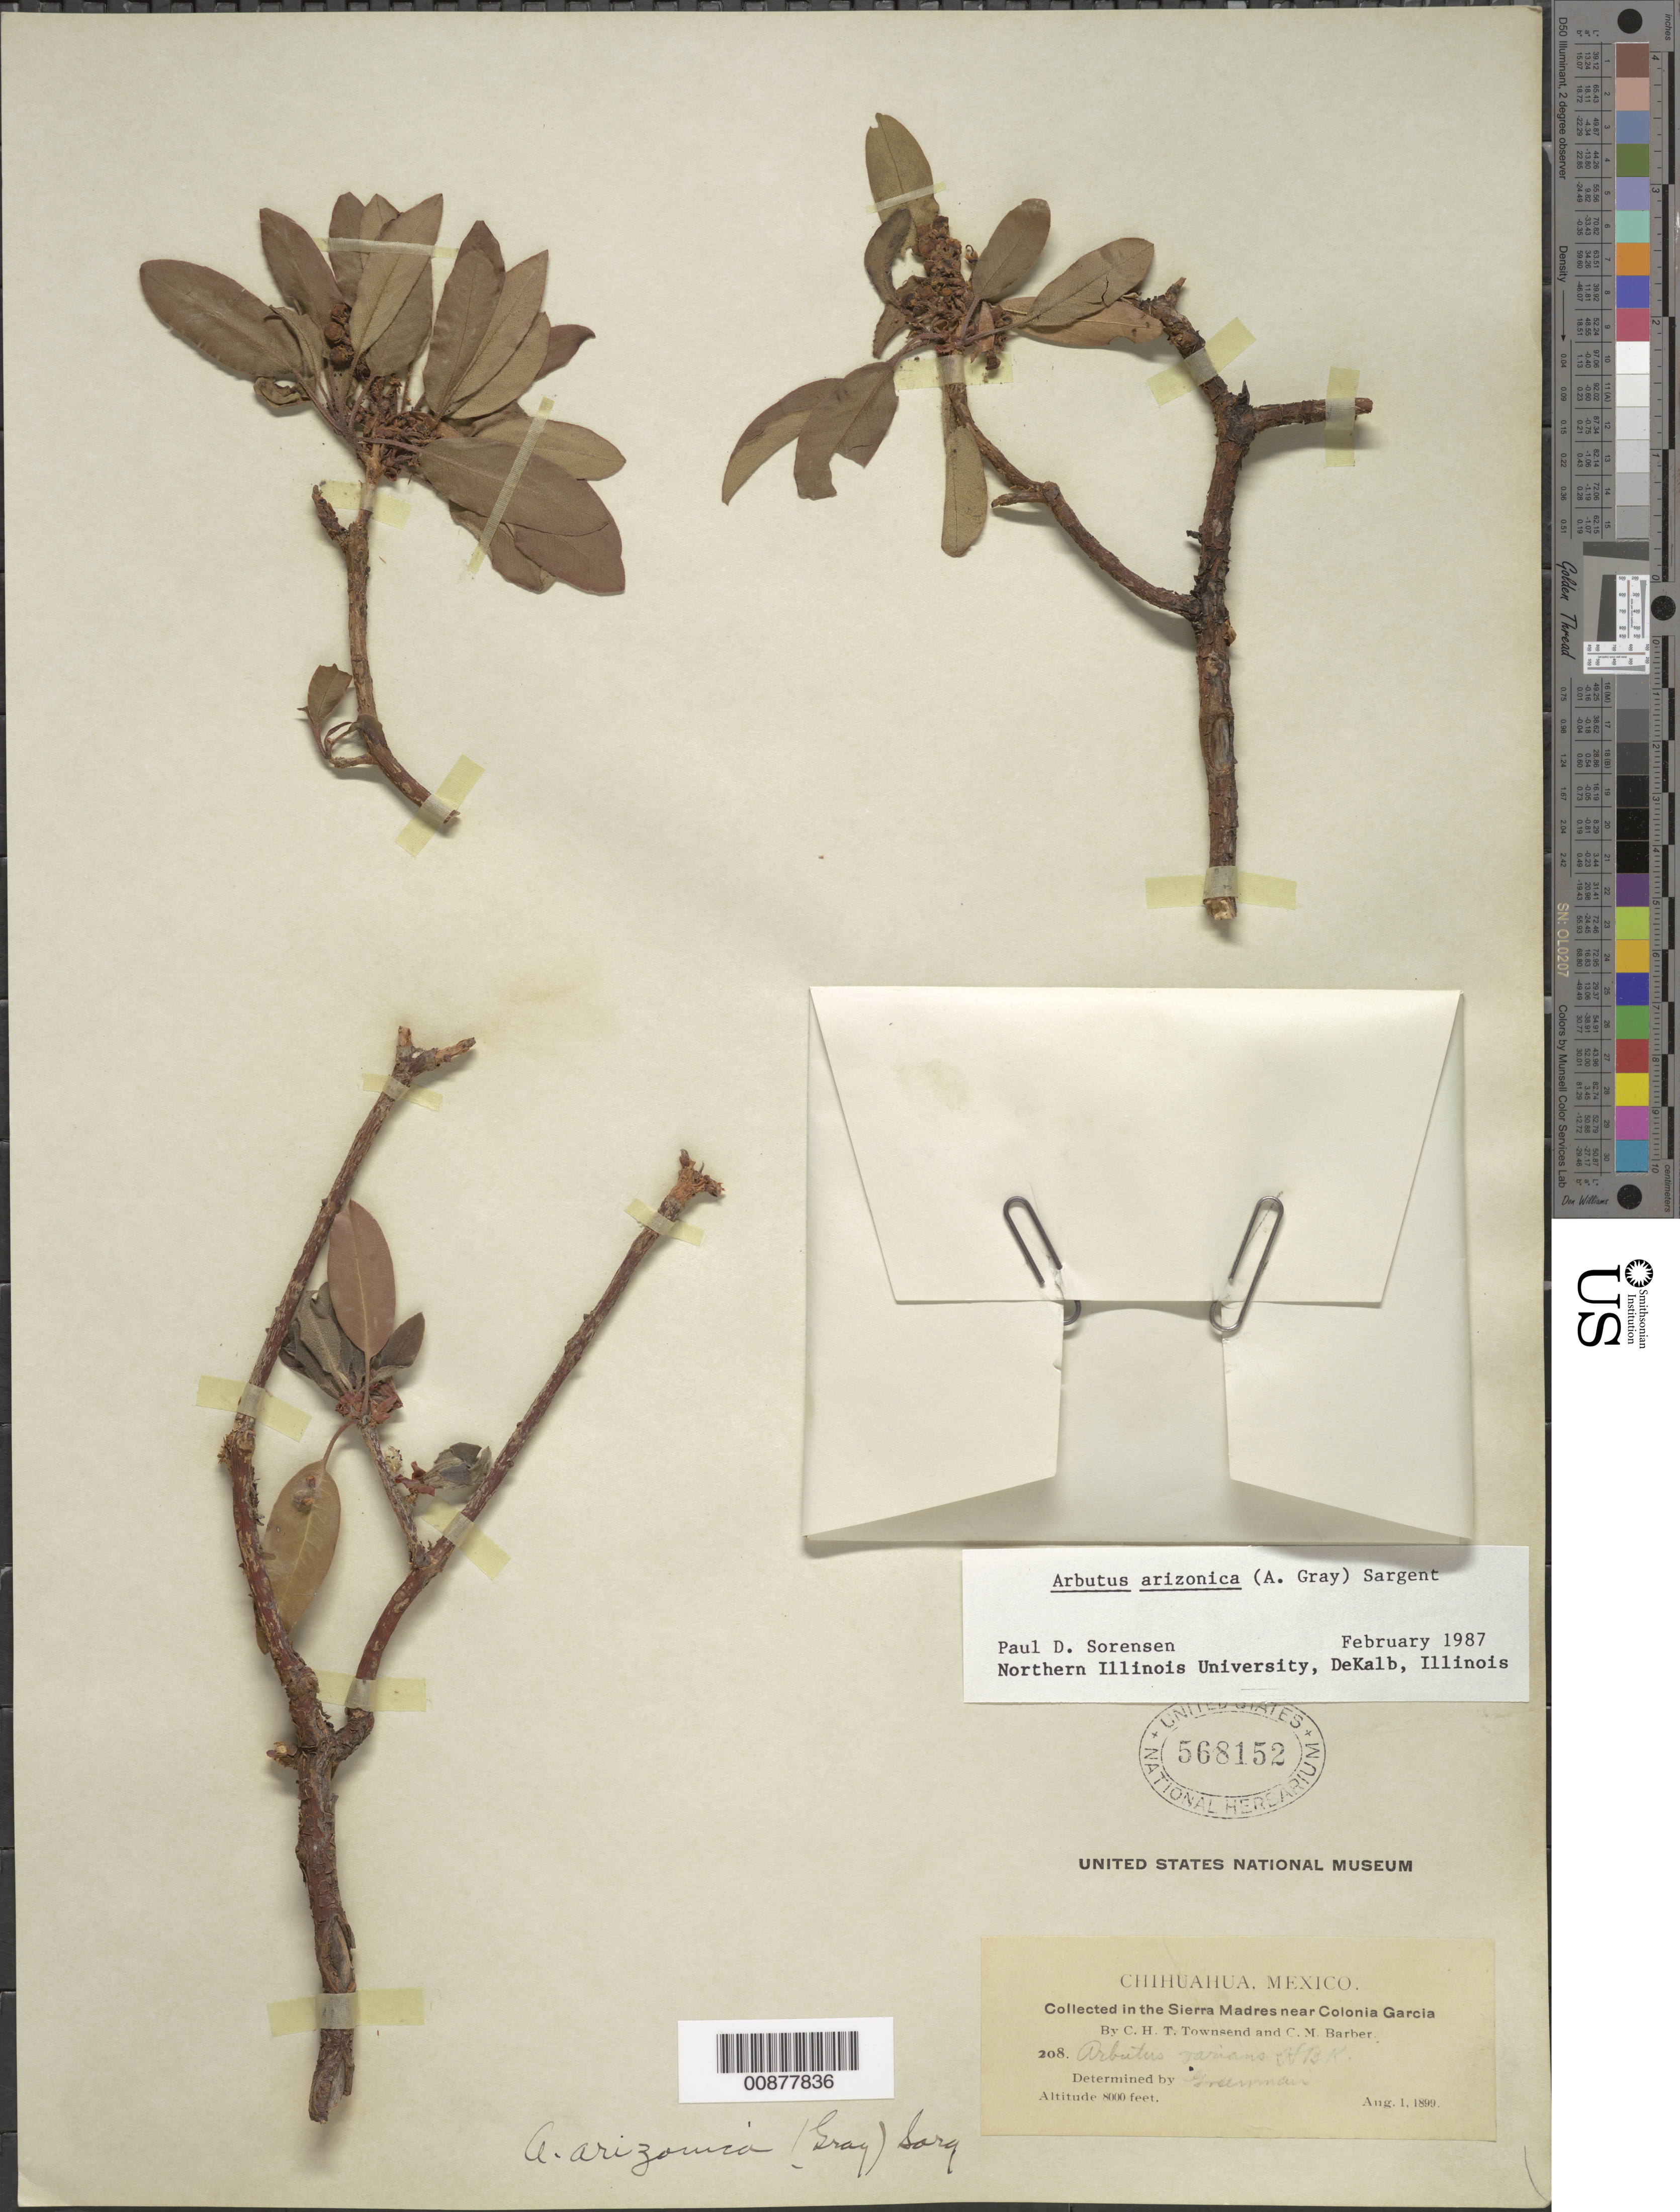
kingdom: Plantae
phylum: Tracheophyta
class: Magnoliopsida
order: Ericales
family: Ericaceae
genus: Arbutus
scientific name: Arbutus arizonica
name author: (A. Gray) Sarg.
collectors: C. H. T. Townsend & C. Barber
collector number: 208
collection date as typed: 01 Aug 1899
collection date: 1899-08-01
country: Mexico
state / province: Chihuahua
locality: Sierra Madre near Colonia García, Chihuahua.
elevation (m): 2438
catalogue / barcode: US 568152